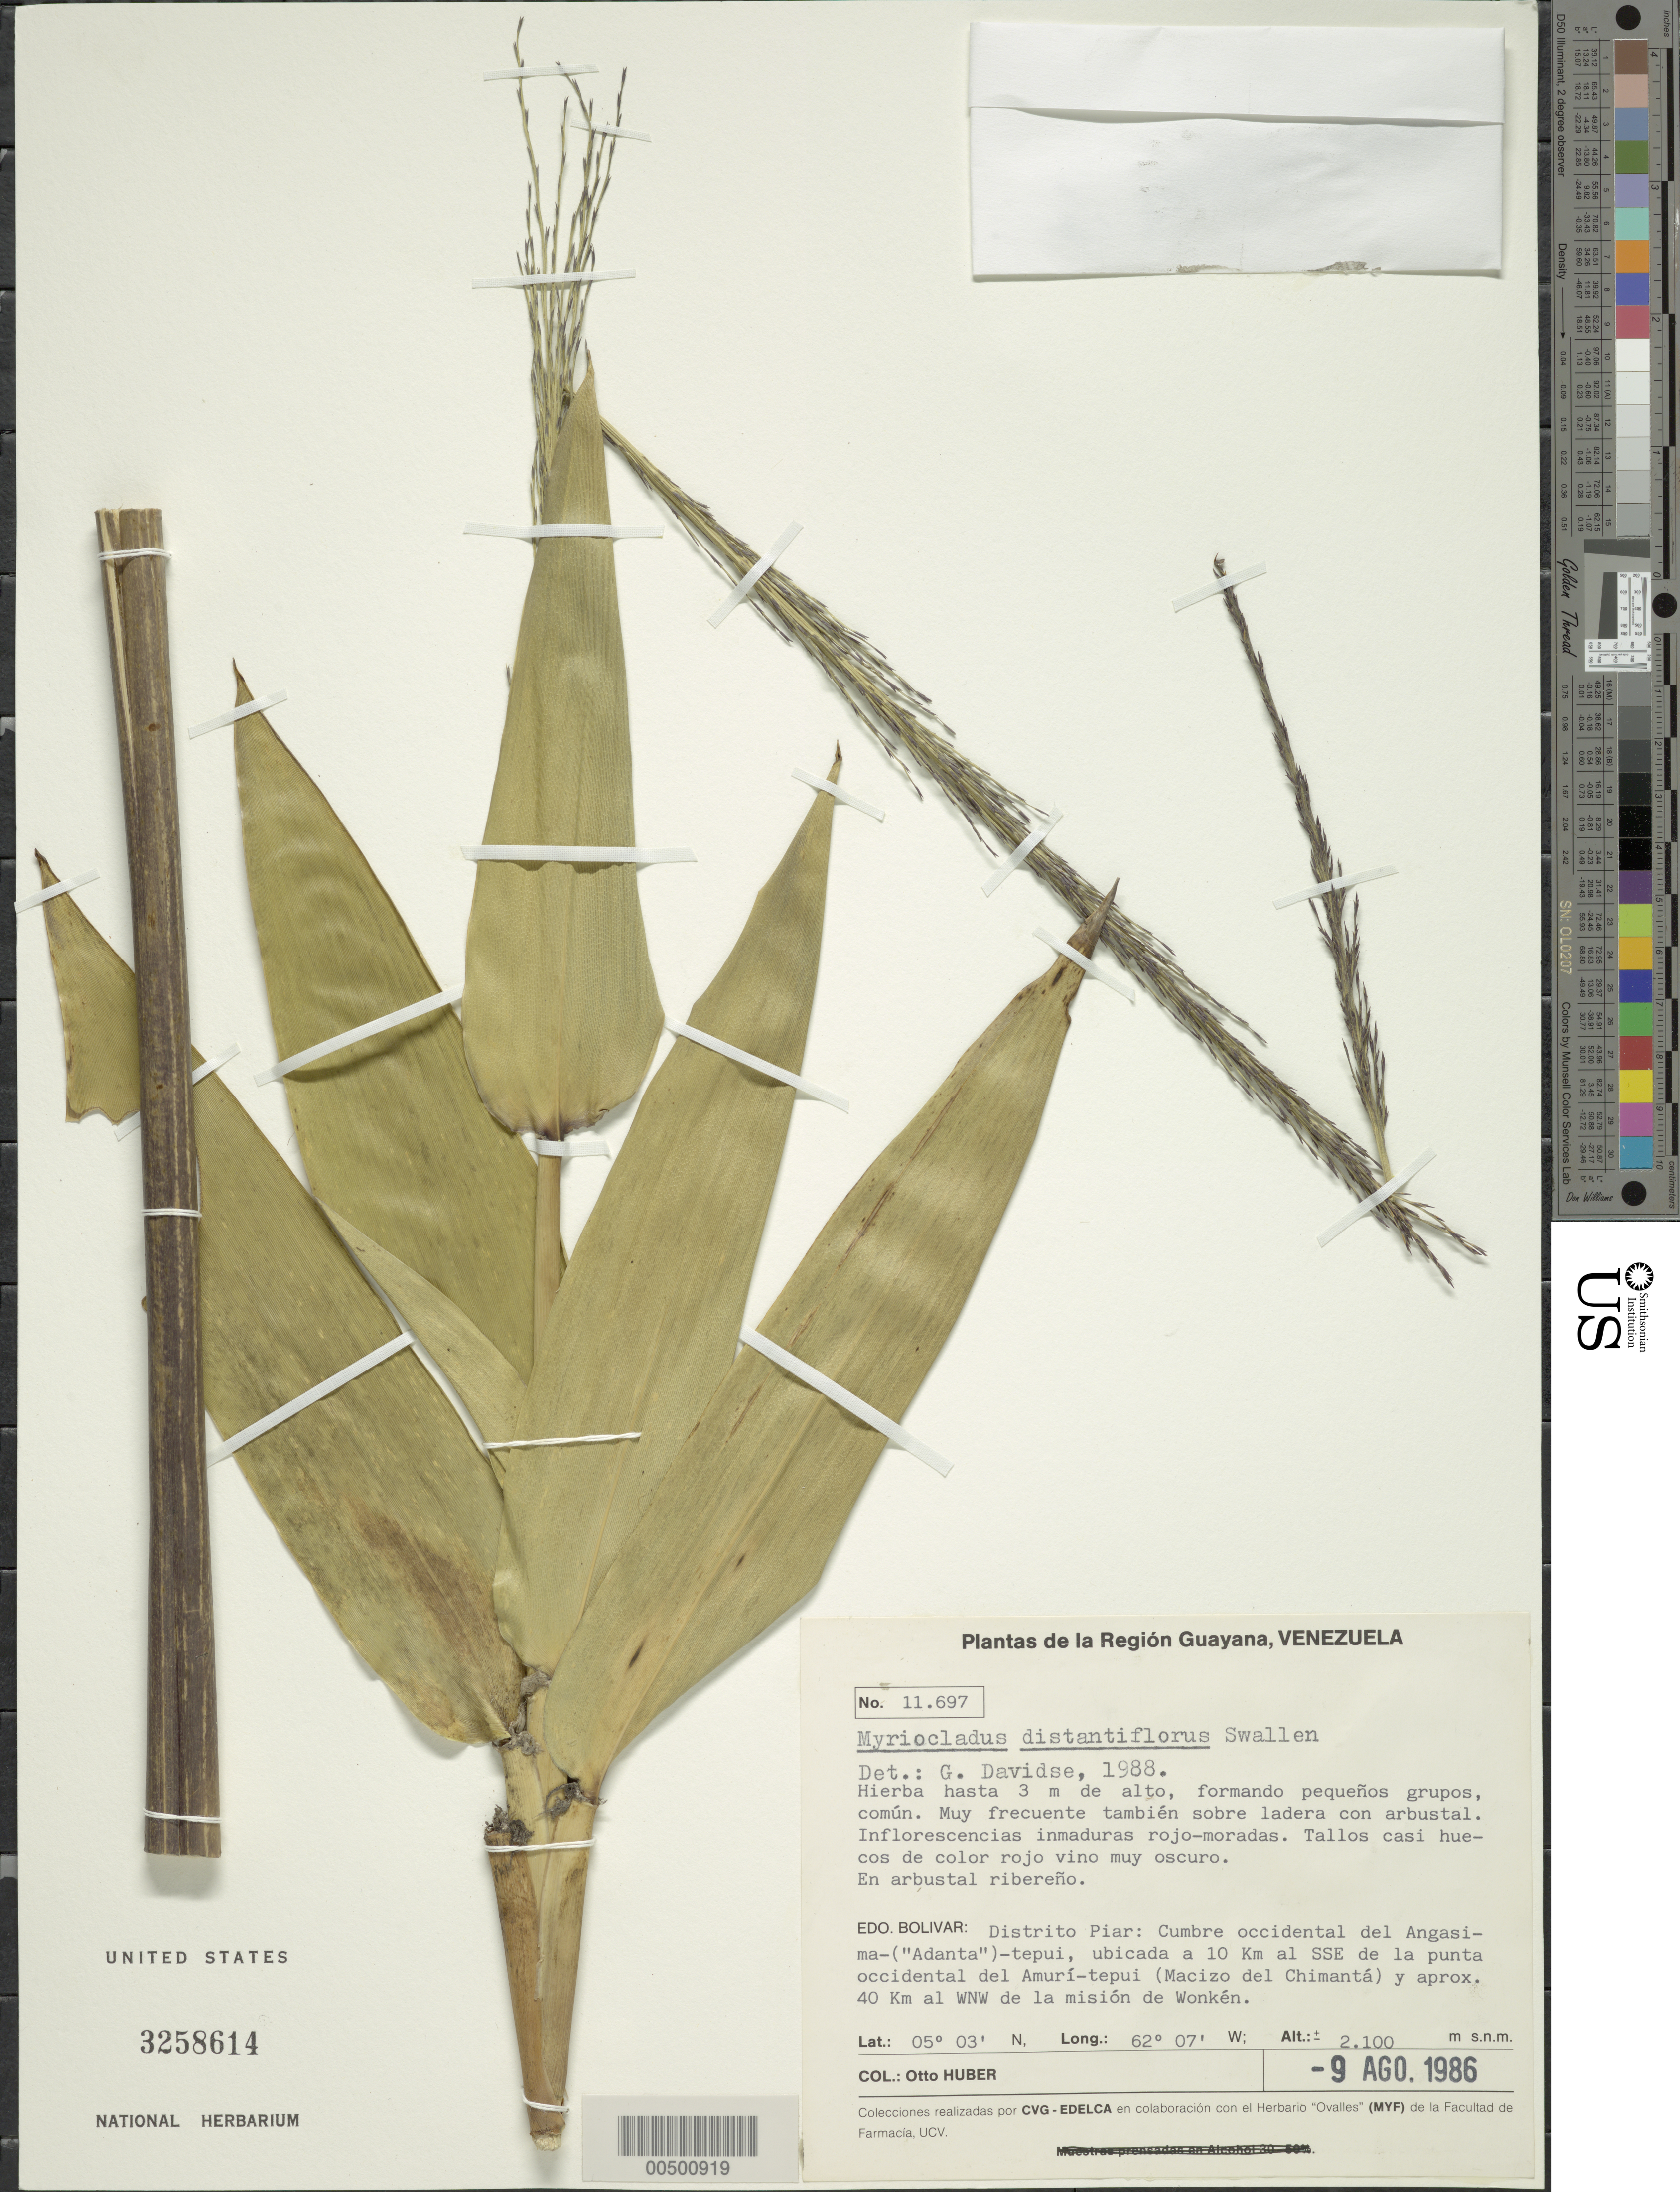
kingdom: Plantae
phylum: Tracheophyta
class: Liliopsida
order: Poales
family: Poaceae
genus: Myriocladus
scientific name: Myriocladus distantiflorus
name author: Swallen in Maguire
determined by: Davidse, Gerrit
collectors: O. Huber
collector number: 11697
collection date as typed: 09 Aug 1986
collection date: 1986-08-09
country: Venezuela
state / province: Bolivar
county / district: Piar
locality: Cumbre occidental del angasima-("adanta")-tepui, ubicada a 10 km al sse de la punta occ. del amuri-tepui (macizo del chimanta)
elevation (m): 2100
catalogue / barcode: US 3258614